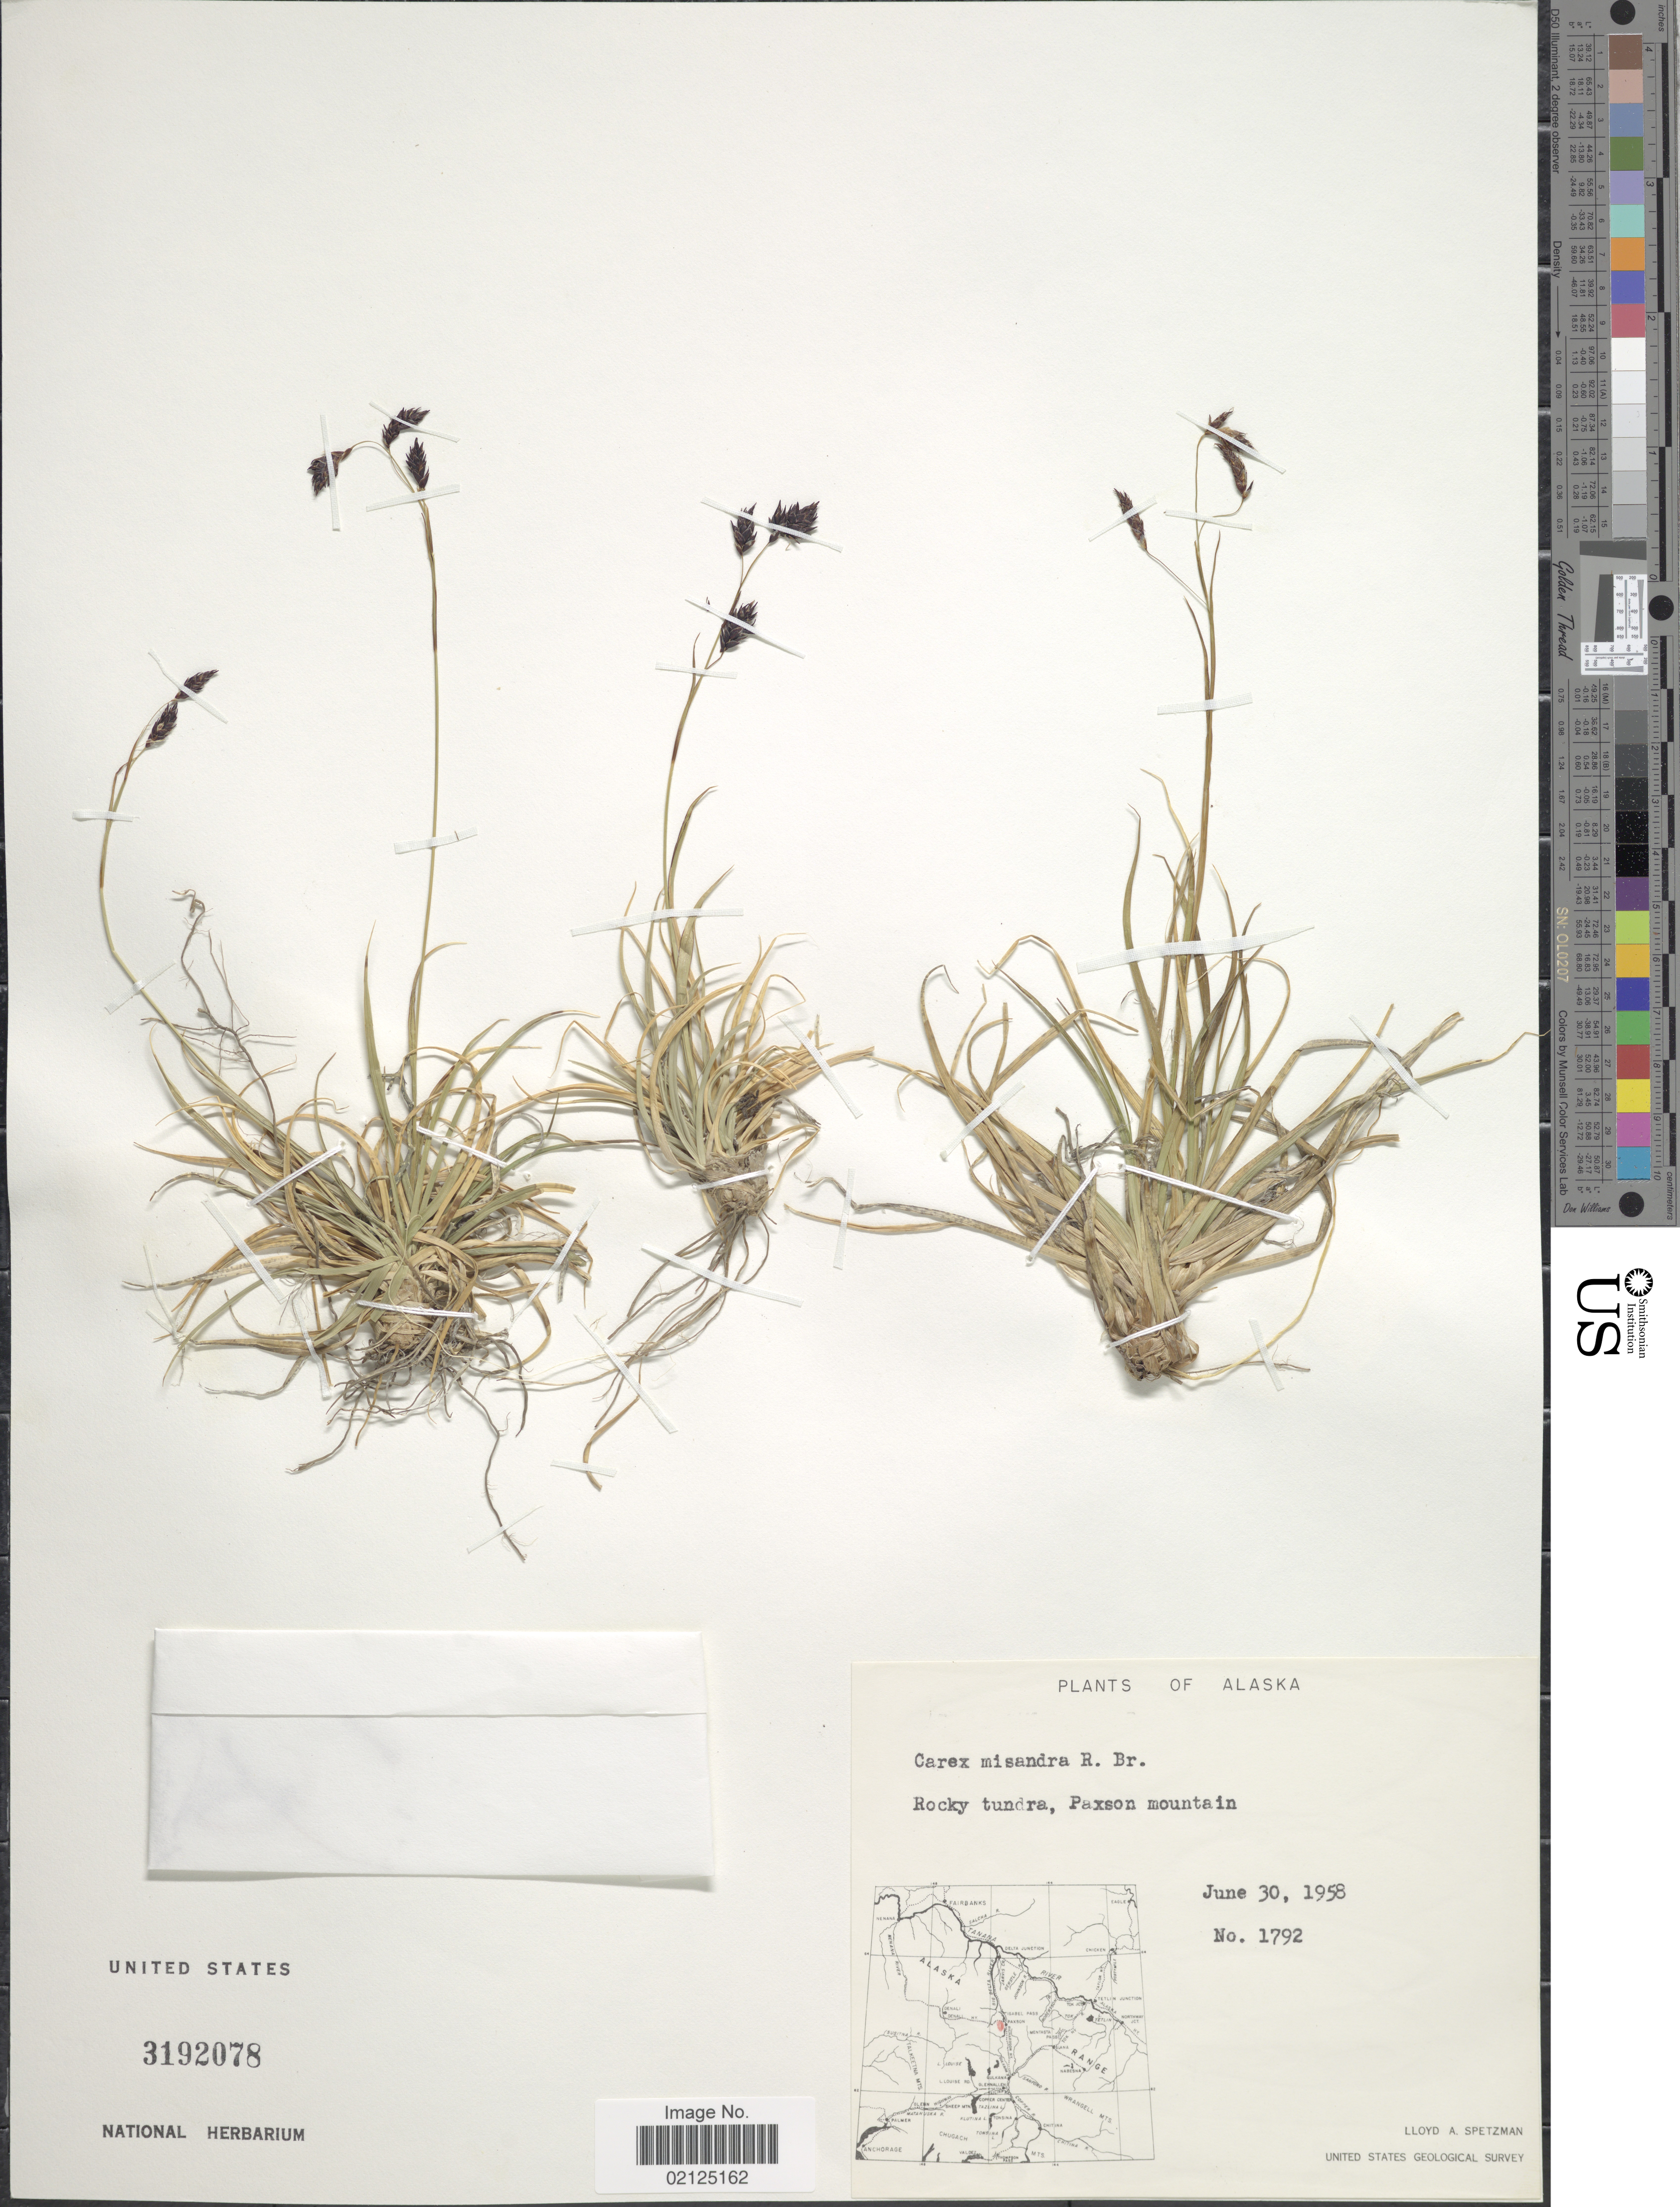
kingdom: Plantae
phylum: Tracheophyta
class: Liliopsida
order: Poales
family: Cyperaceae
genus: Carex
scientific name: Carex fuliginosa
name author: Schkuhr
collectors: L. Spetzman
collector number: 1792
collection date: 1958-06-30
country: United States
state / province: Alaska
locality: Rocky tundra, Paxson mountain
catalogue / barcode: US 3192078